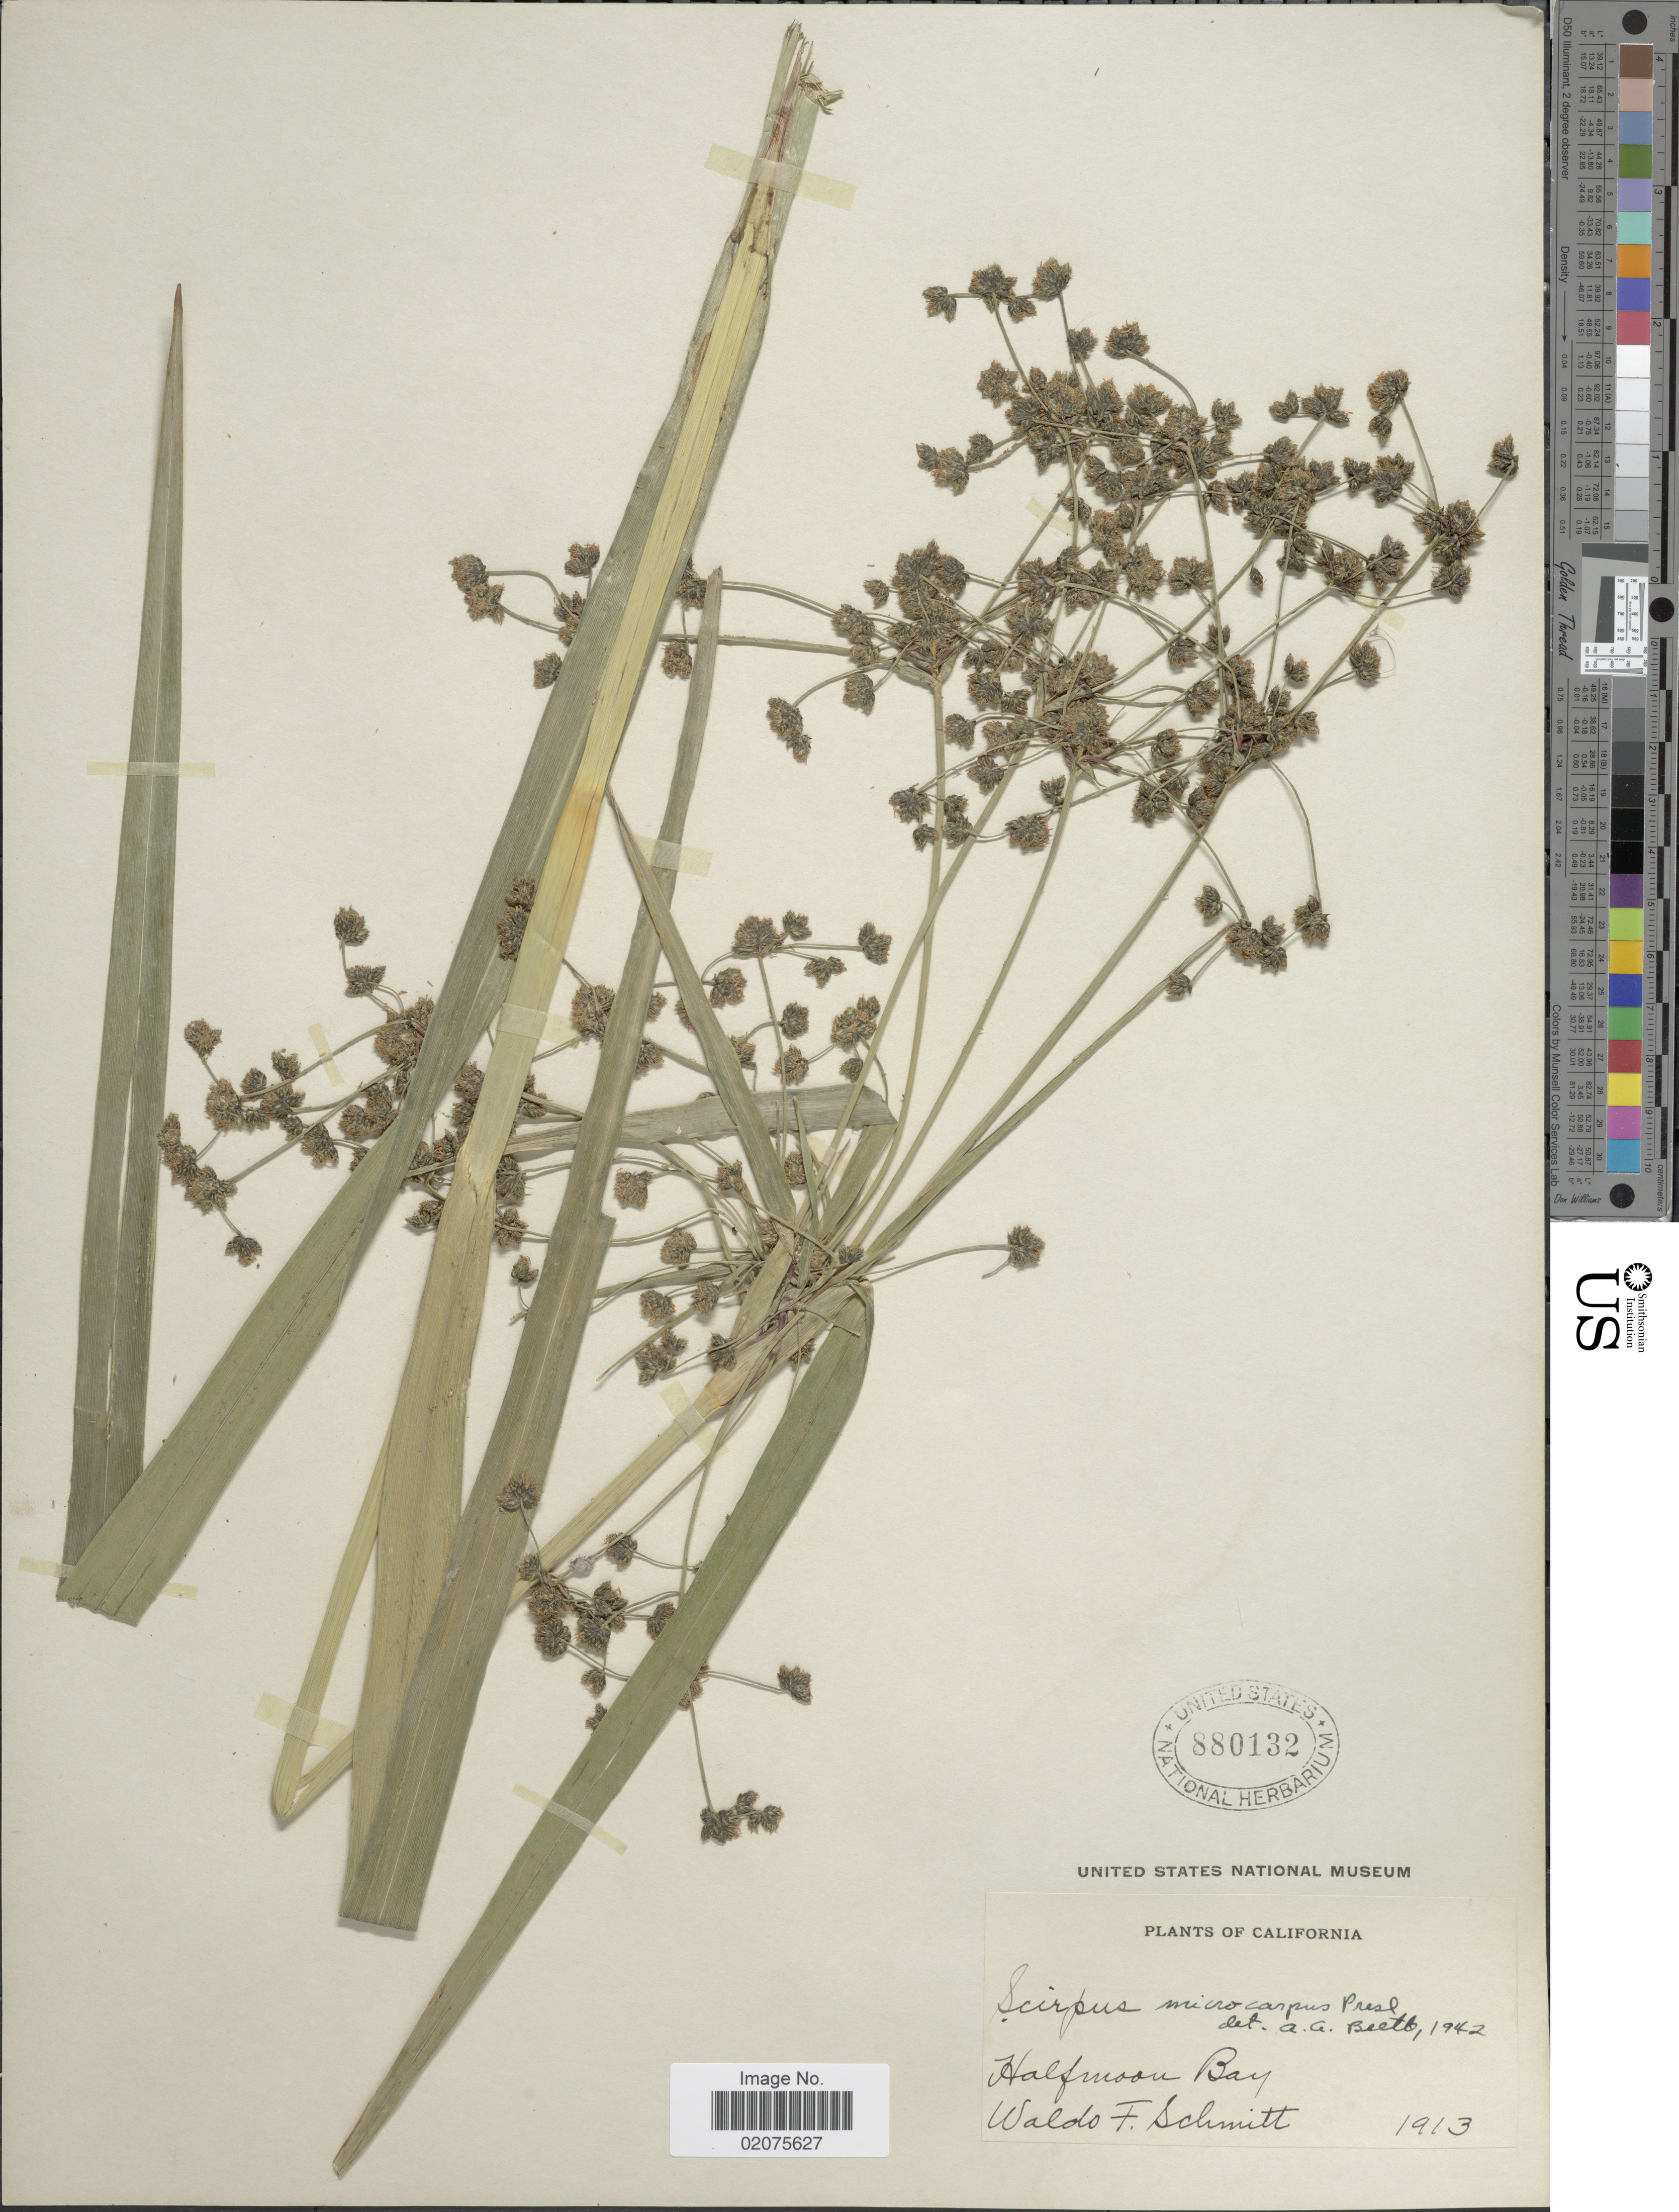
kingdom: Plantae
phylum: Tracheophyta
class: Liliopsida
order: Poales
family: Cyperaceae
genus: Scirpus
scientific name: Scirpus microcarpus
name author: J. Presl & C. Presl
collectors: W. F. Schmitt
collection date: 1913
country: United States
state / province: California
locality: Halfmoon Bay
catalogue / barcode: US 880132